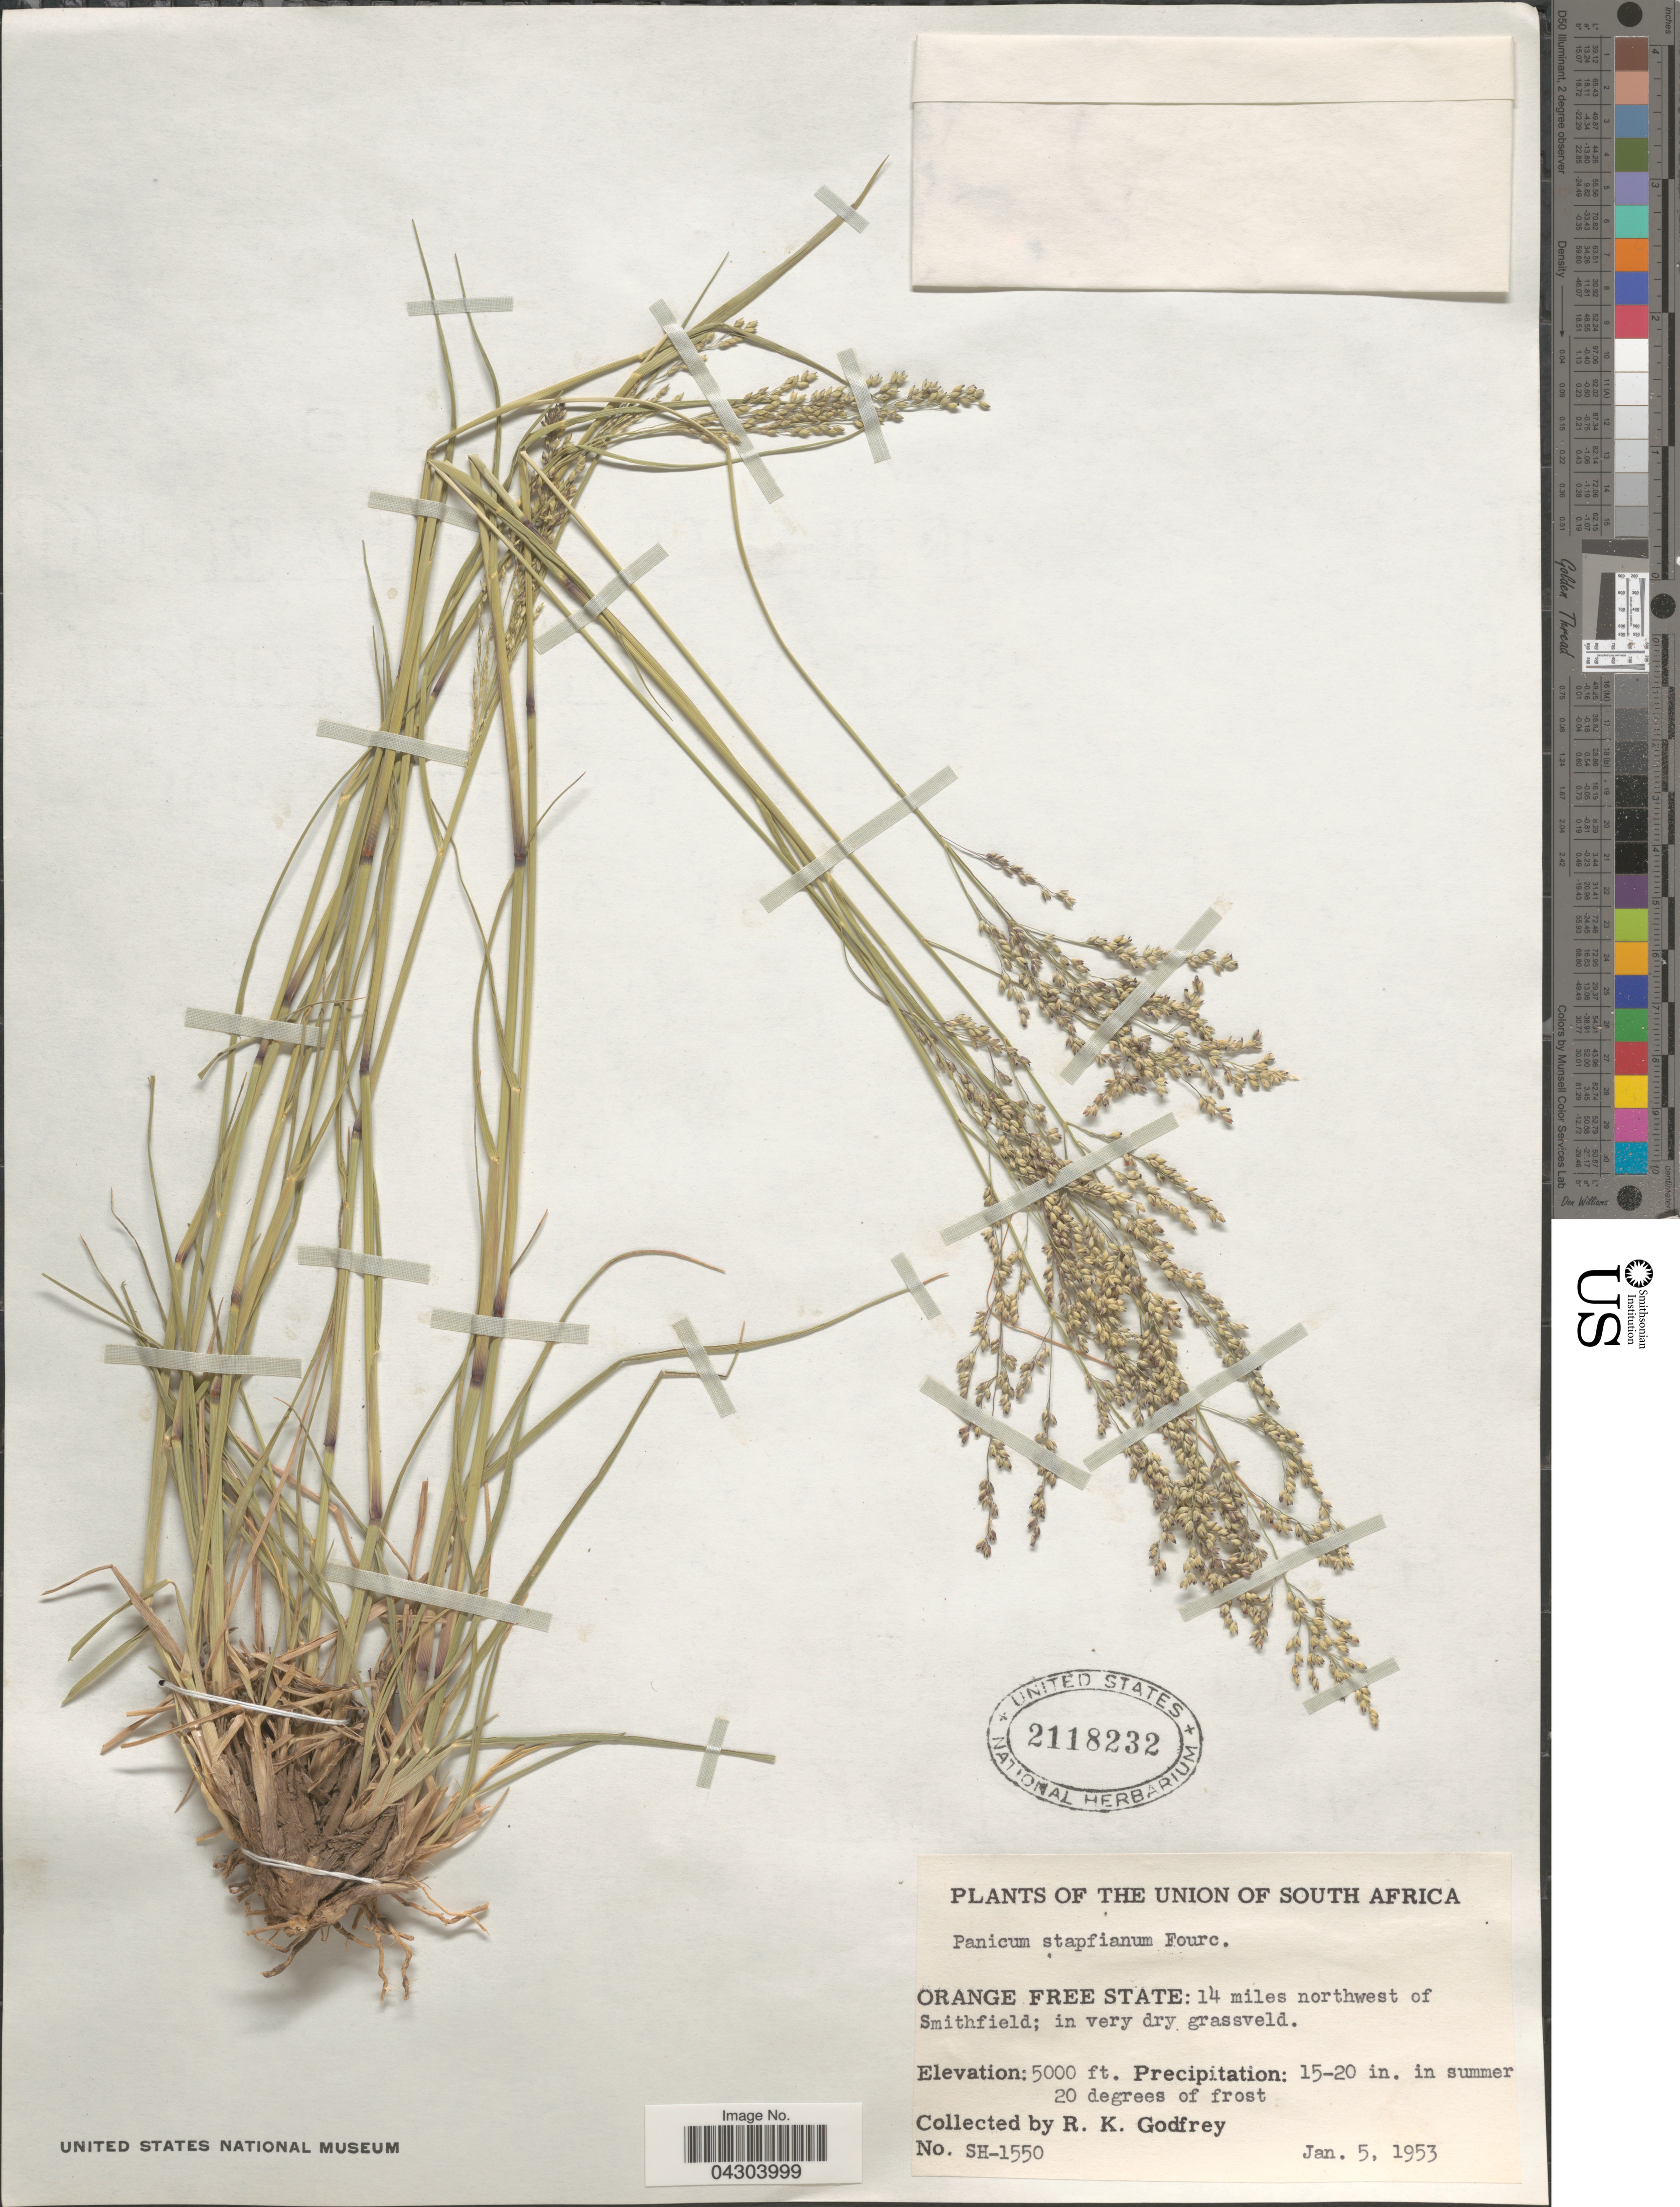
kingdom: Plantae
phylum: Tracheophyta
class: Liliopsida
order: Poales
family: Poaceae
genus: Panicum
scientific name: Panicum stapfianum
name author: Fourc.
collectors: R. K. Godfrey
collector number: SH-1550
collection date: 1953-01-05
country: South Africa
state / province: Free State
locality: The Union of South Africa. Orange Free State: 14 miles northwest of Smithfield.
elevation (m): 1524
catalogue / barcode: US 2118232